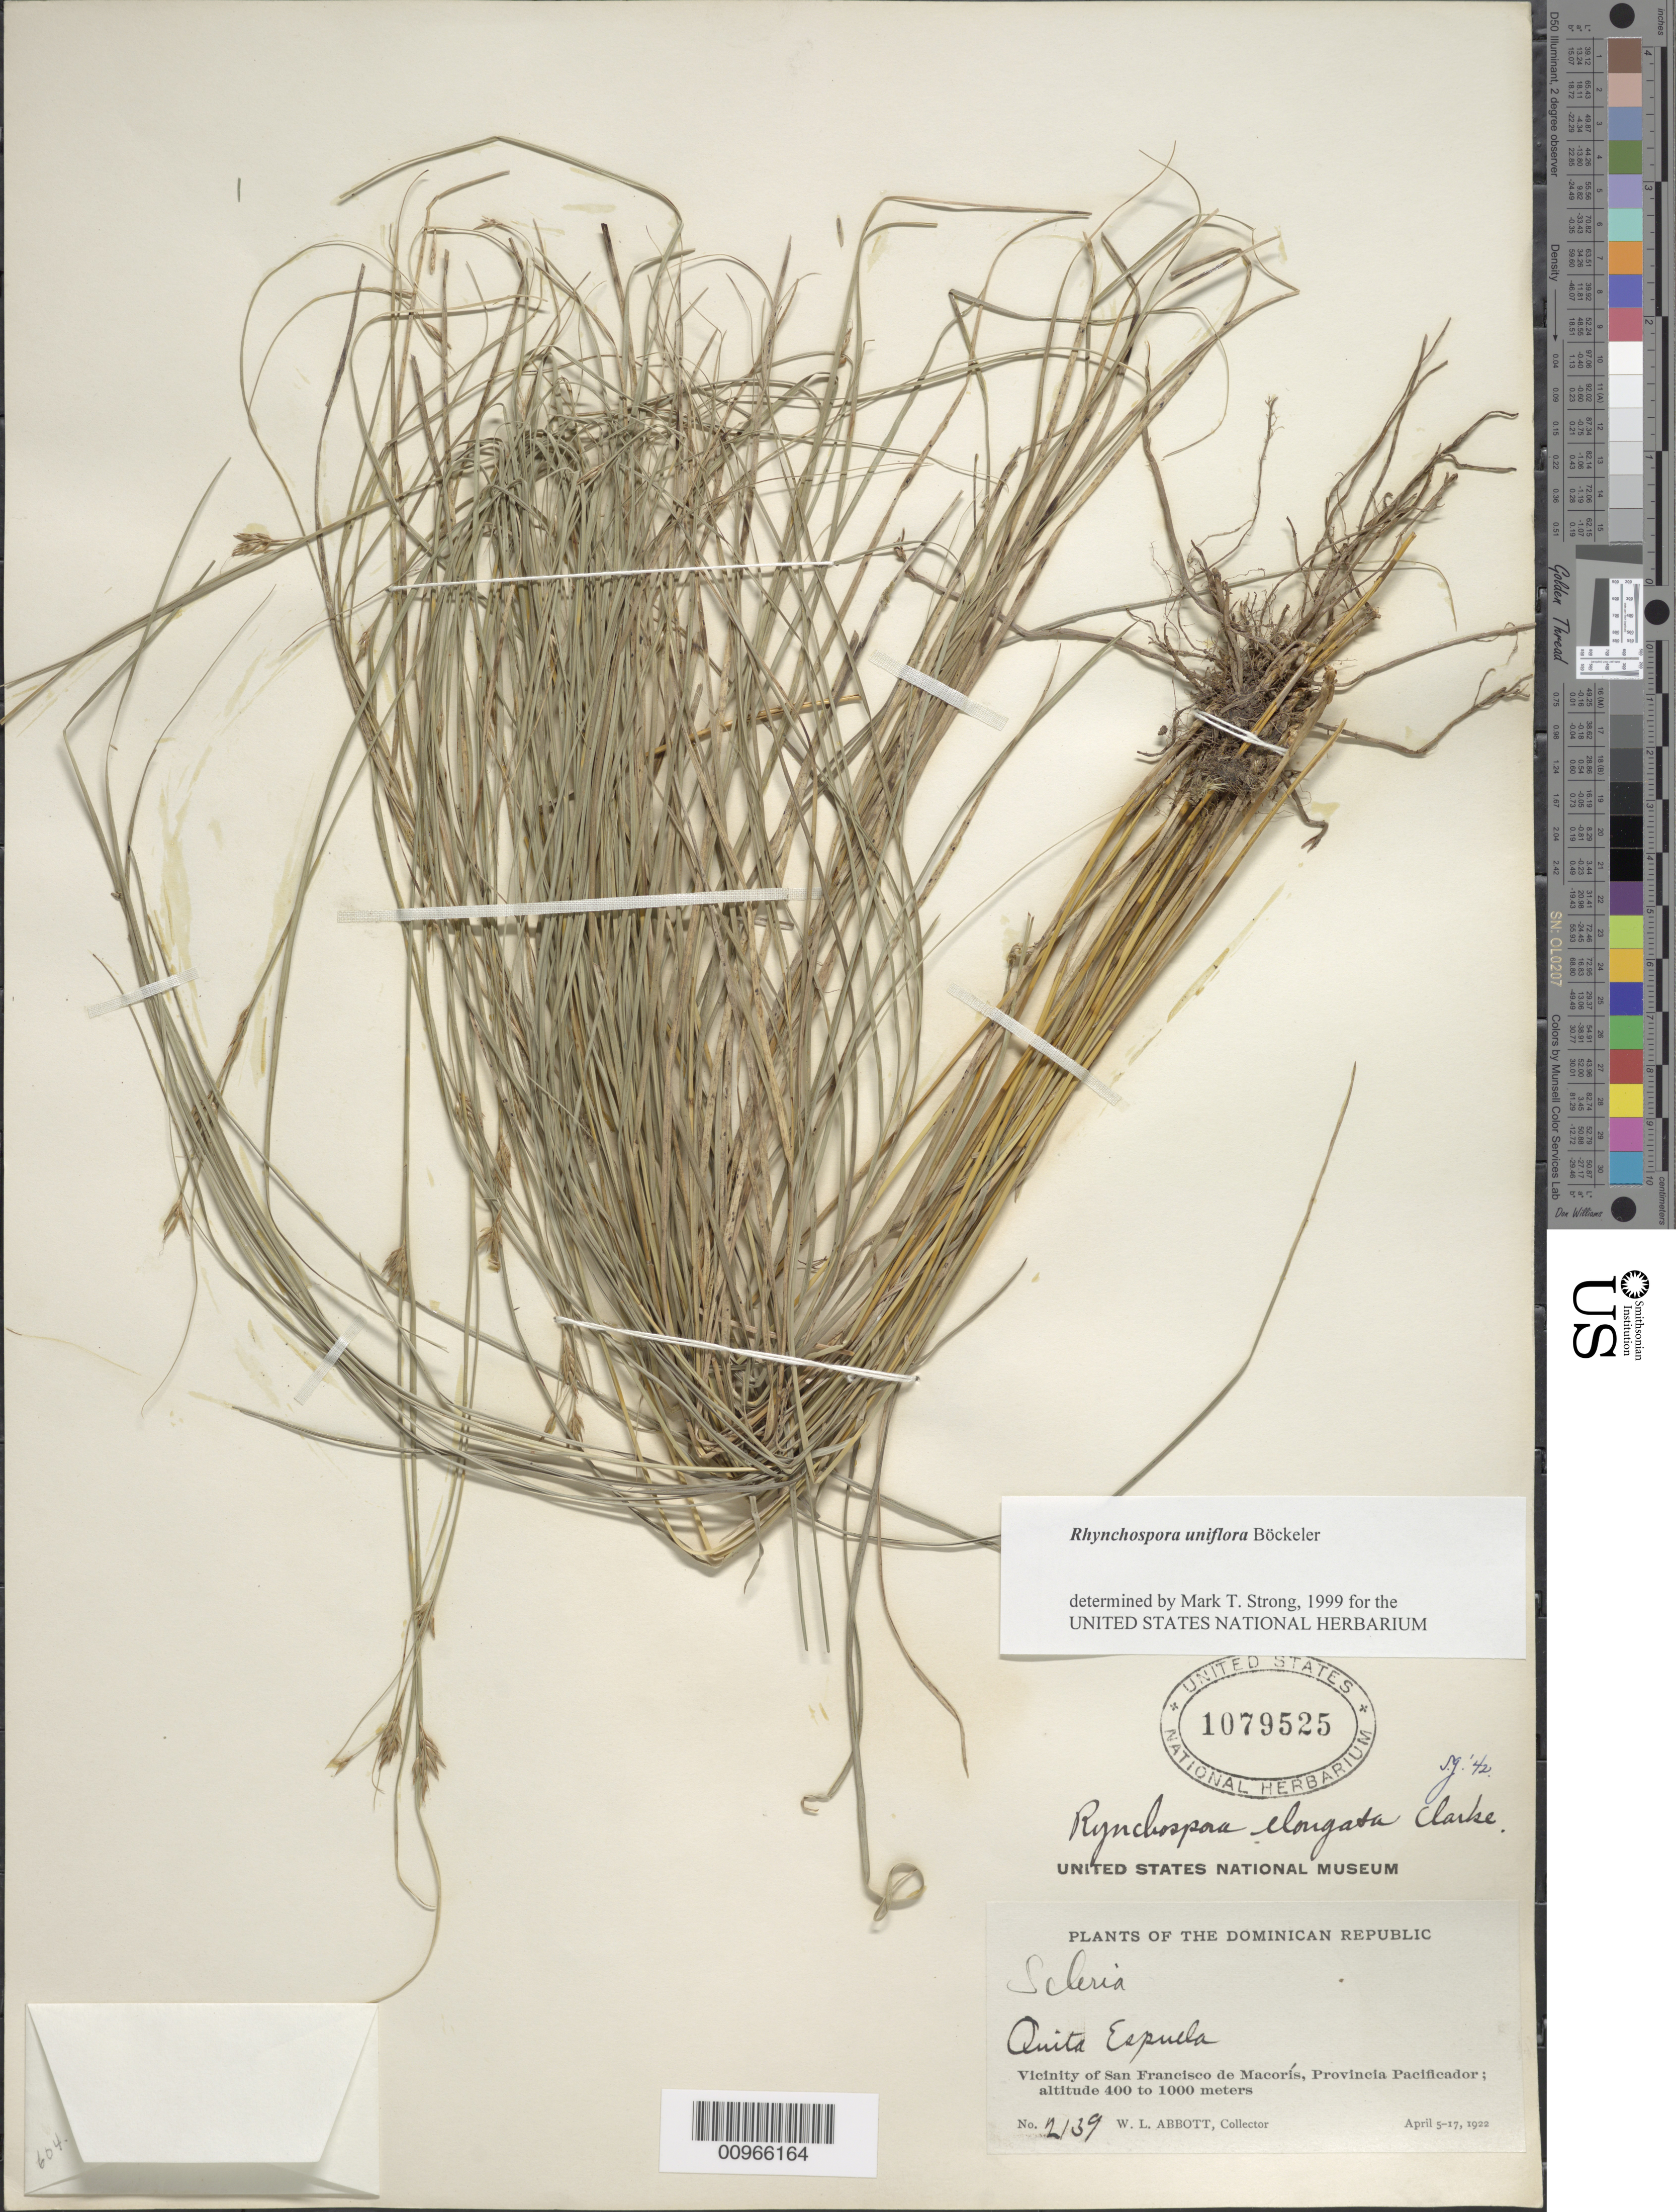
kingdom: Plantae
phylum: Tracheophyta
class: Liliopsida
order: Poales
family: Cyperaceae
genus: Rhynchospora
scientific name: Rhynchospora uniflora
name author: Boeckeler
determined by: Strong, M. T., (US), Smithsonian Institution - National Museum of Natural History (UNITED STATES)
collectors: W. L. Abbott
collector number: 2139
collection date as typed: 05 Apr 1922 to 17 Apr 1922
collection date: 1922-04-05/1922-04-17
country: Dominican Republic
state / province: Duarte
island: Hispaniola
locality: Vicinity of San Francisco de Macorís, Quita Espuela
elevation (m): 400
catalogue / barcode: US 1079525